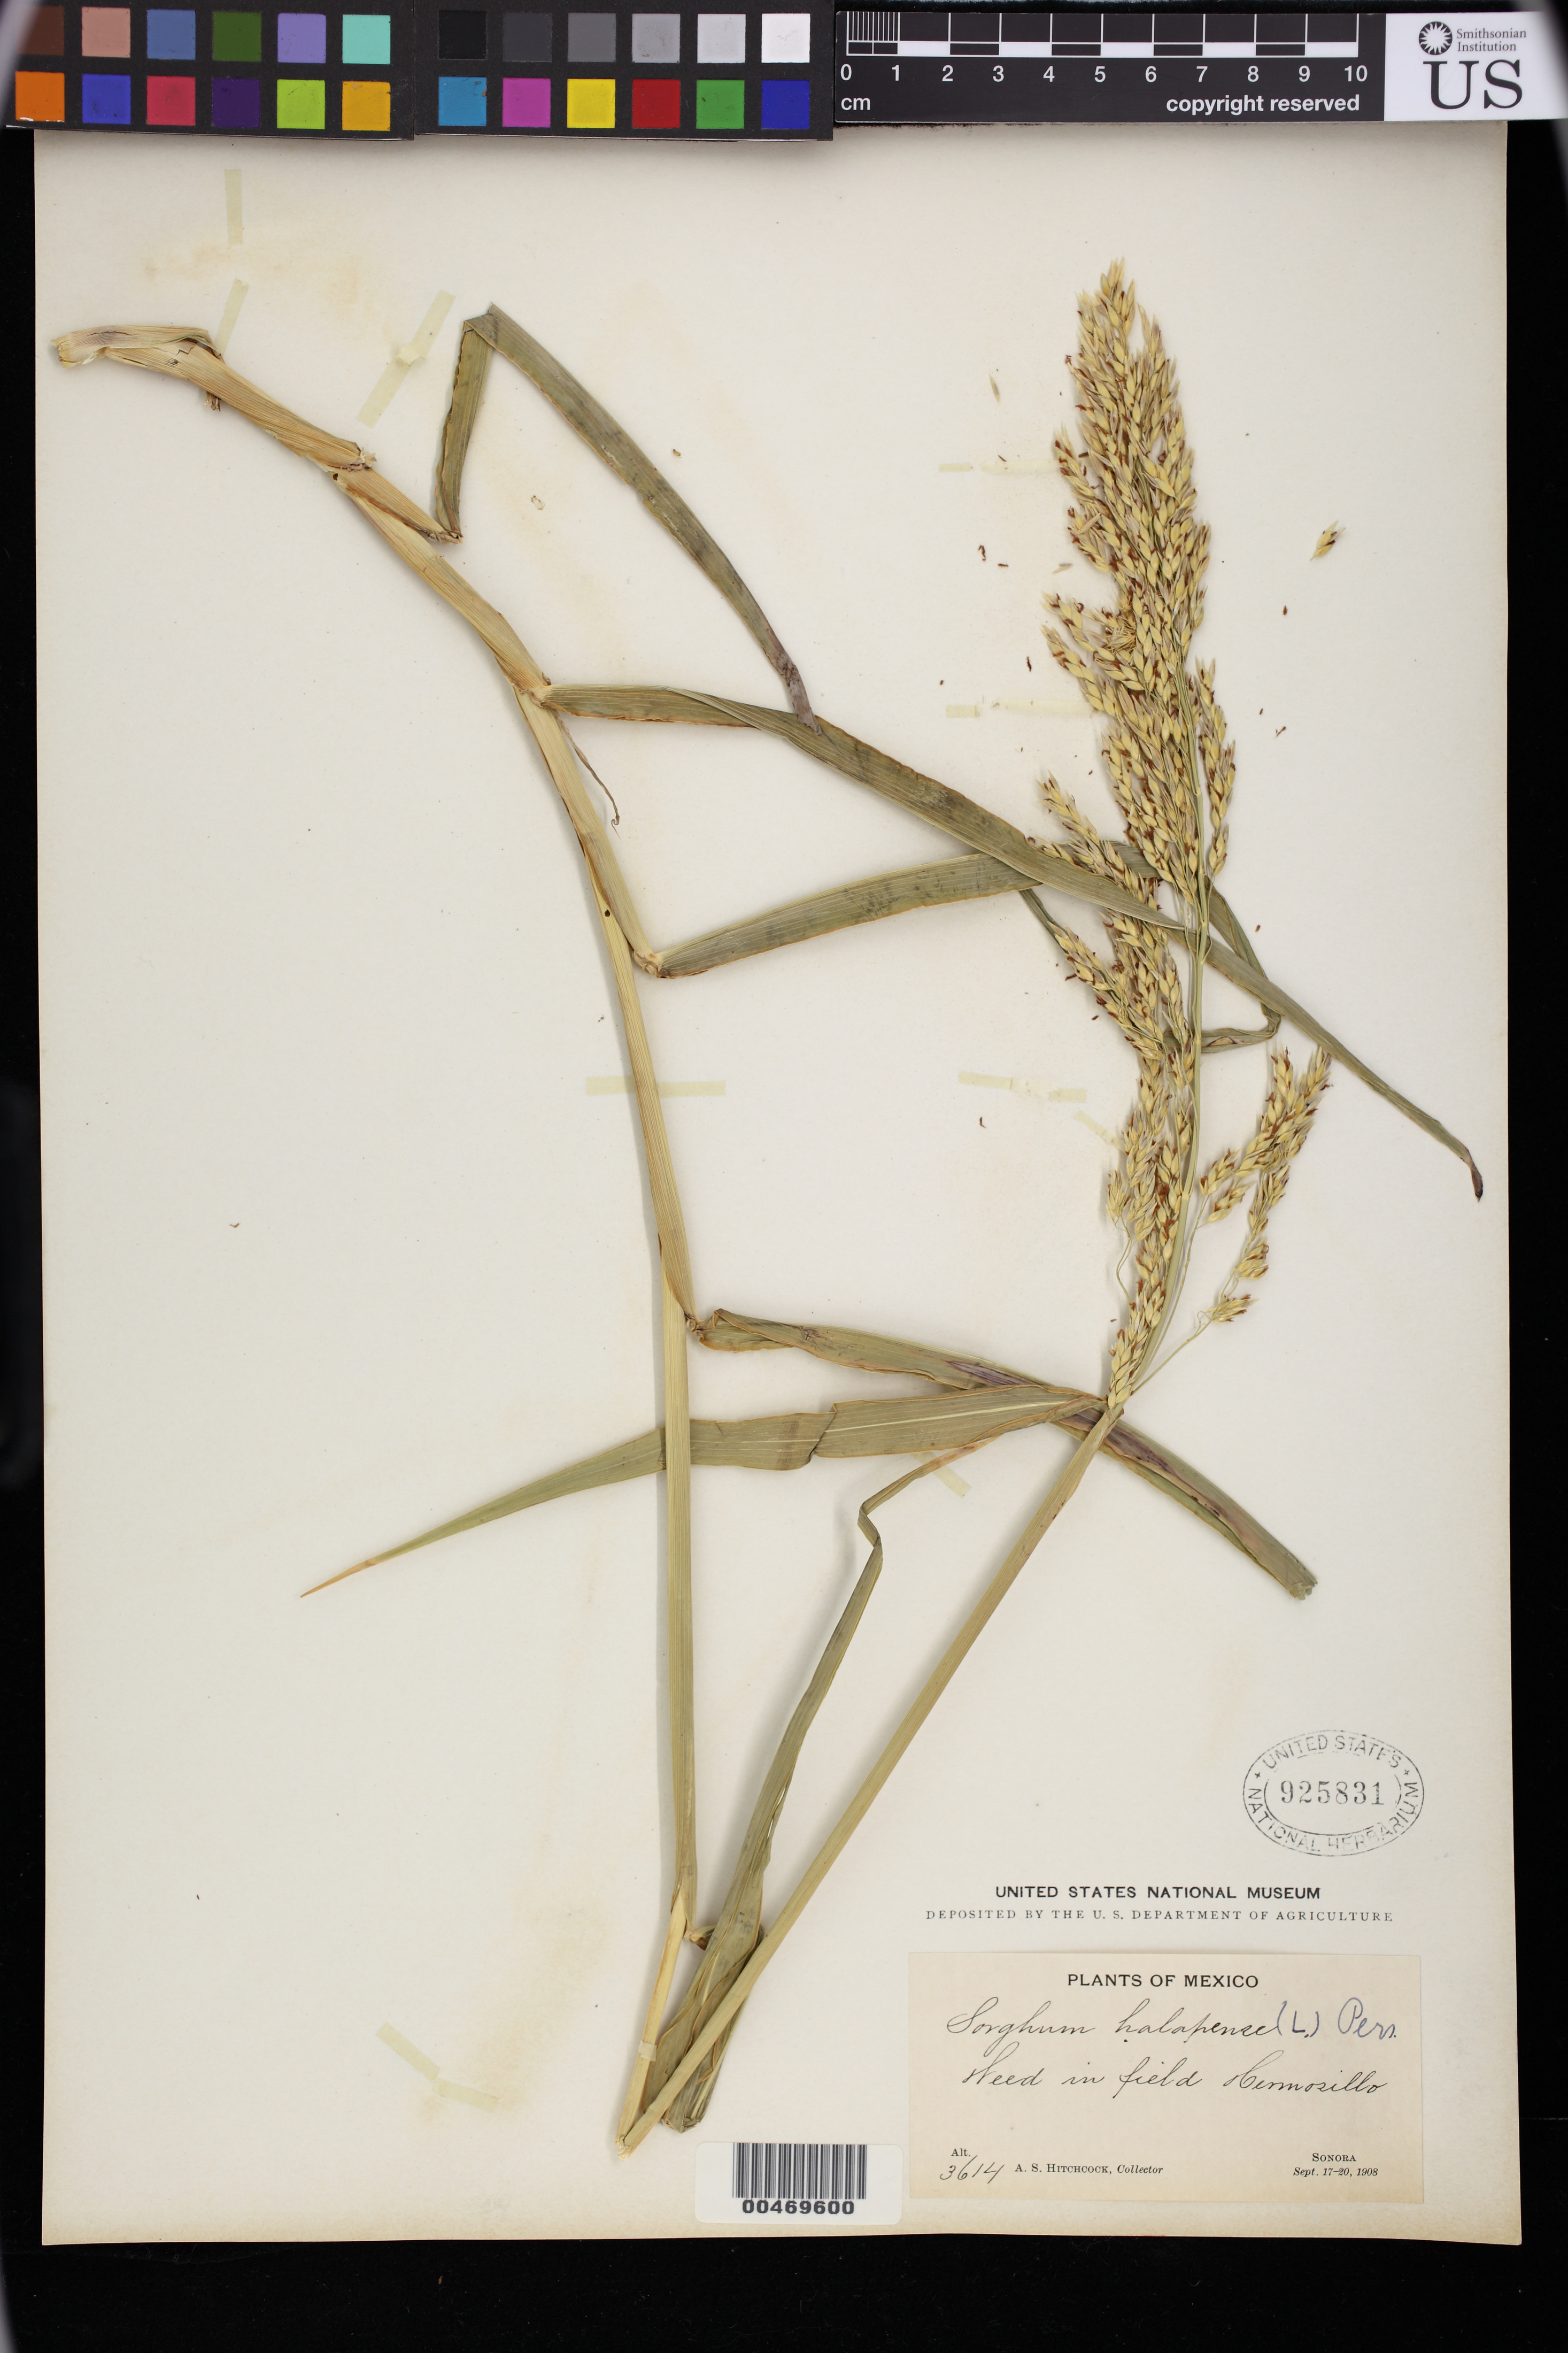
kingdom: Plantae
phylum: Tracheophyta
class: Liliopsida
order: Poales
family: Poaceae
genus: Sorghum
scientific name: Sorghum halepense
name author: (L.) Pers.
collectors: A. S. Hitchcock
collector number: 3614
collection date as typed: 17 Sep 1908 to 20 Sep 1908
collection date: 1908-09-17/1908-09-20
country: Mexico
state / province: Sonora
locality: Hermosillo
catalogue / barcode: US 925831